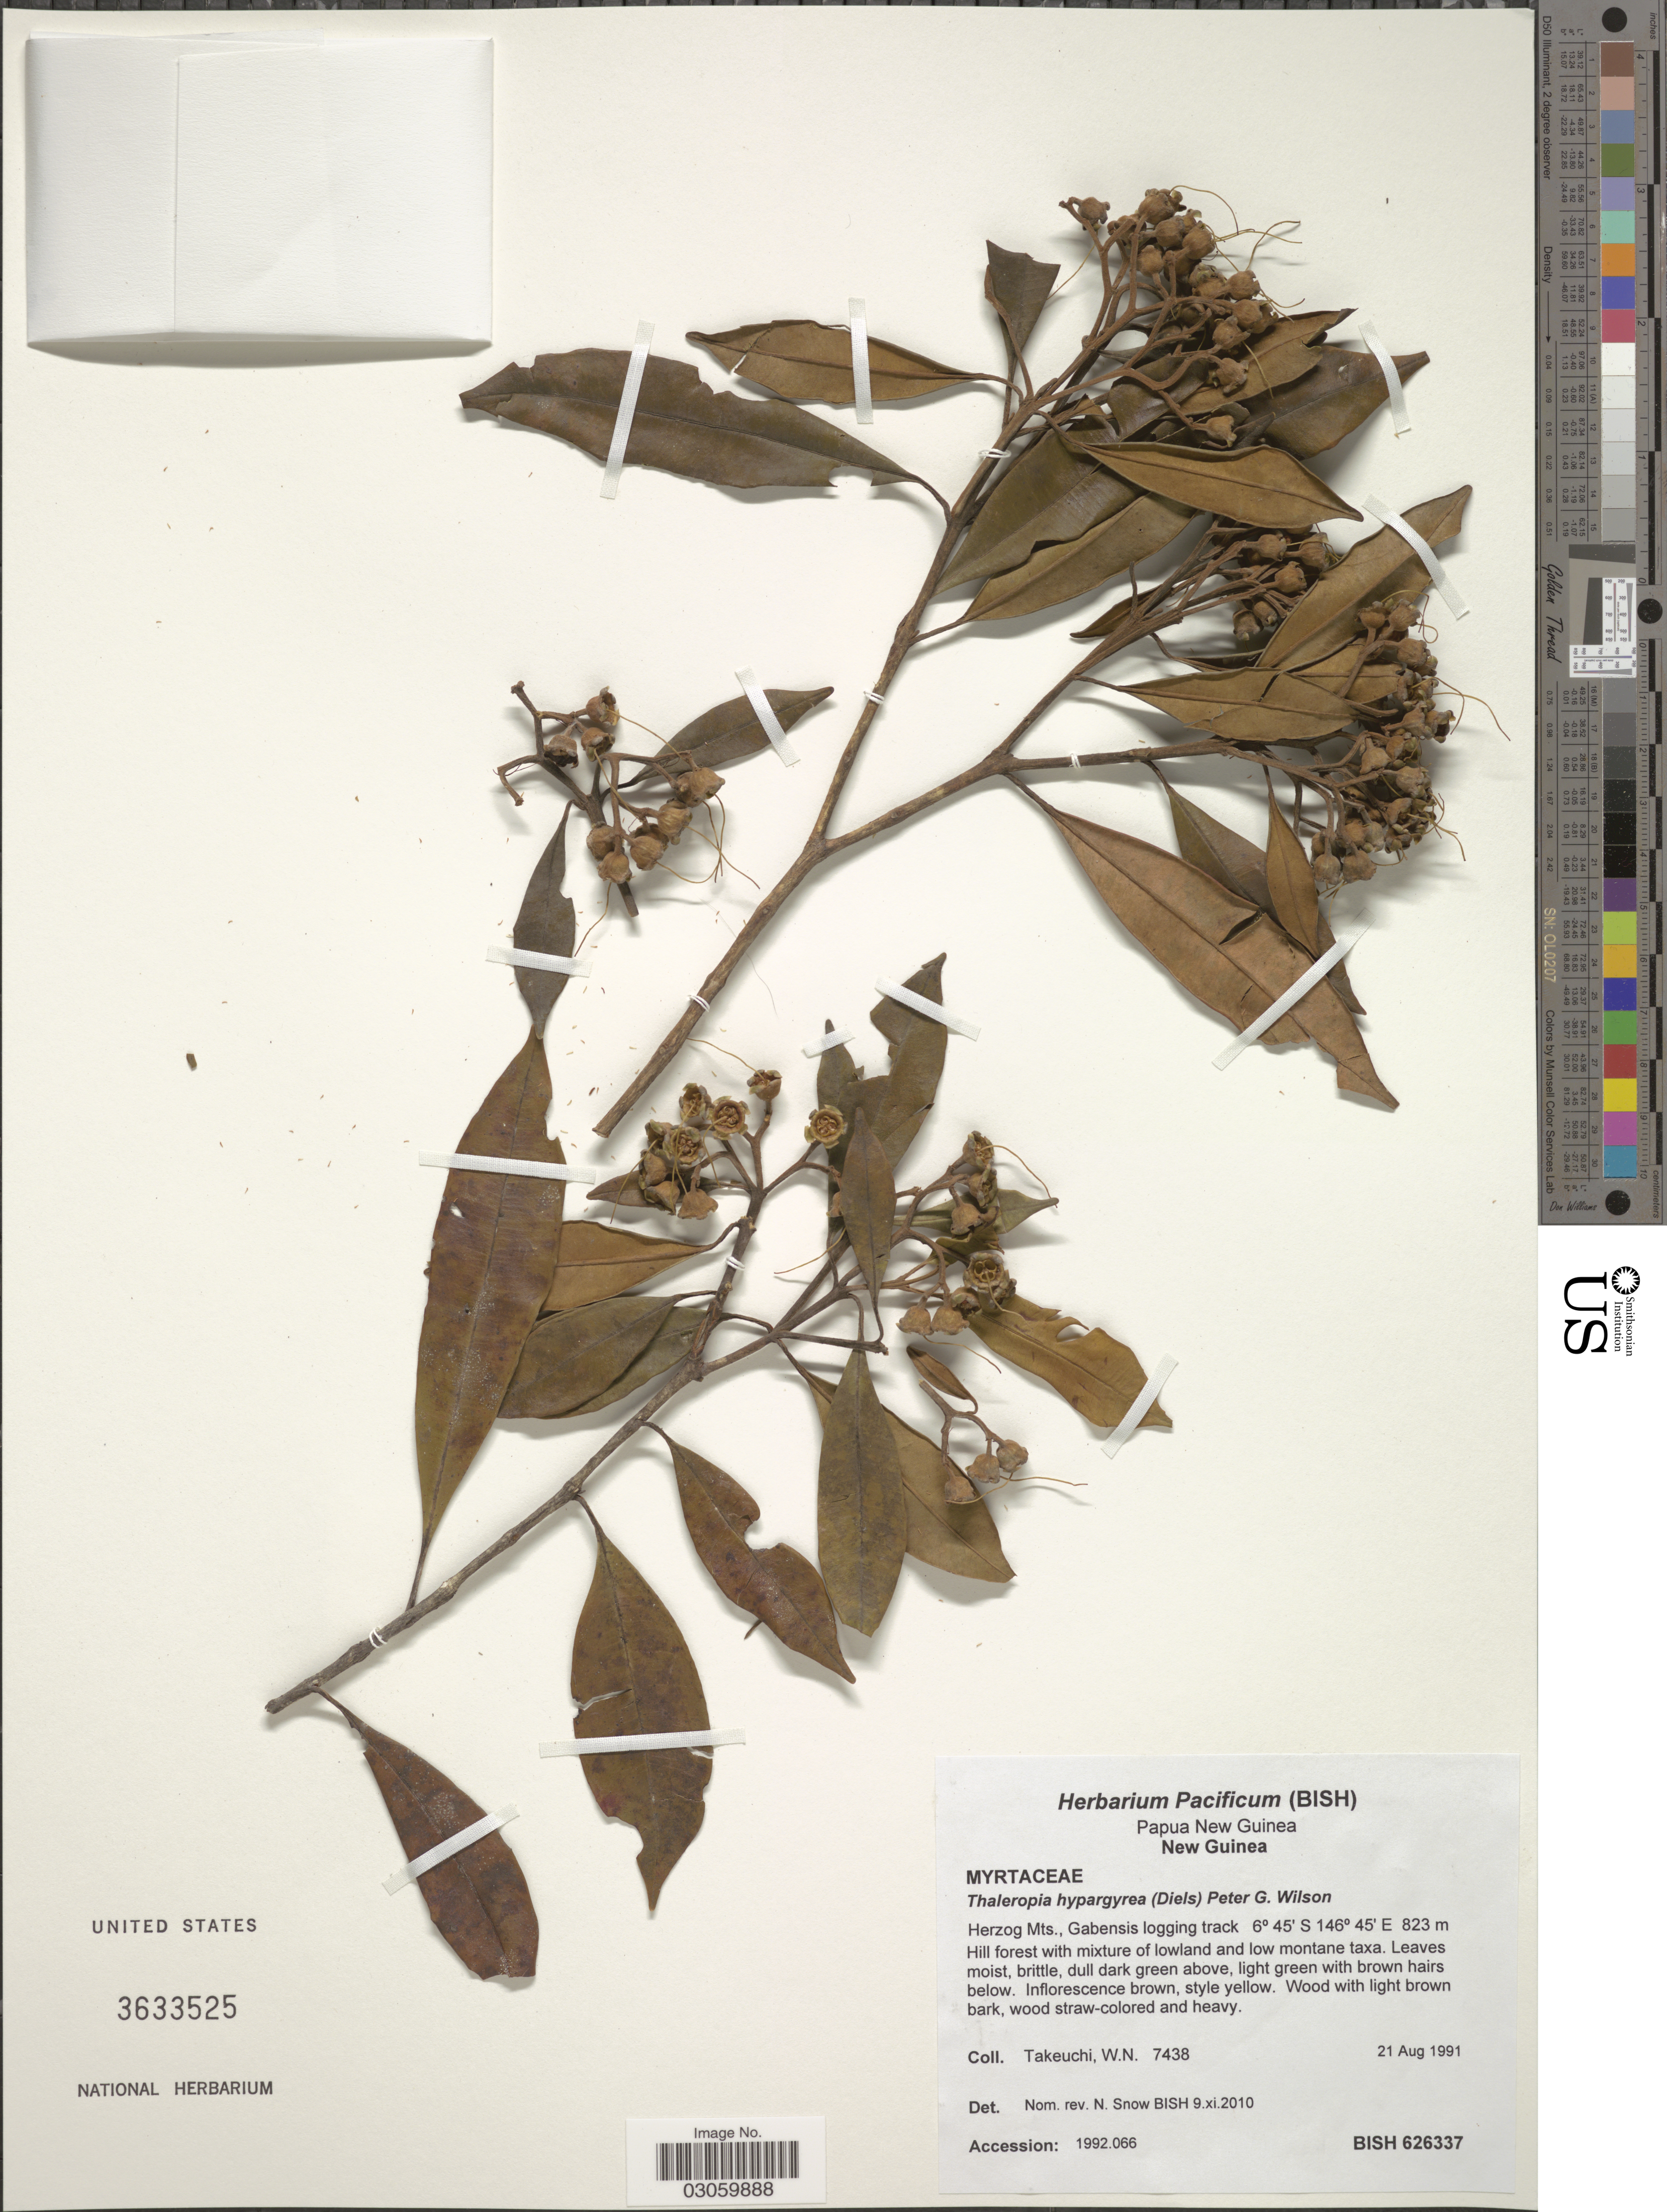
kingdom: Plantae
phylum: Tracheophyta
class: Magnoliopsida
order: Myrtales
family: Myrtaceae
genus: Thaleropia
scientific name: Thaleropia hypargyrea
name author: (Diels) P.G. Wilson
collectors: W. N. Takeuchi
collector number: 7438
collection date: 1991-08-21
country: Papua New Guinea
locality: Herzog Mts., Gabensis logging track.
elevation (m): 823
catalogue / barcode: US 3633525